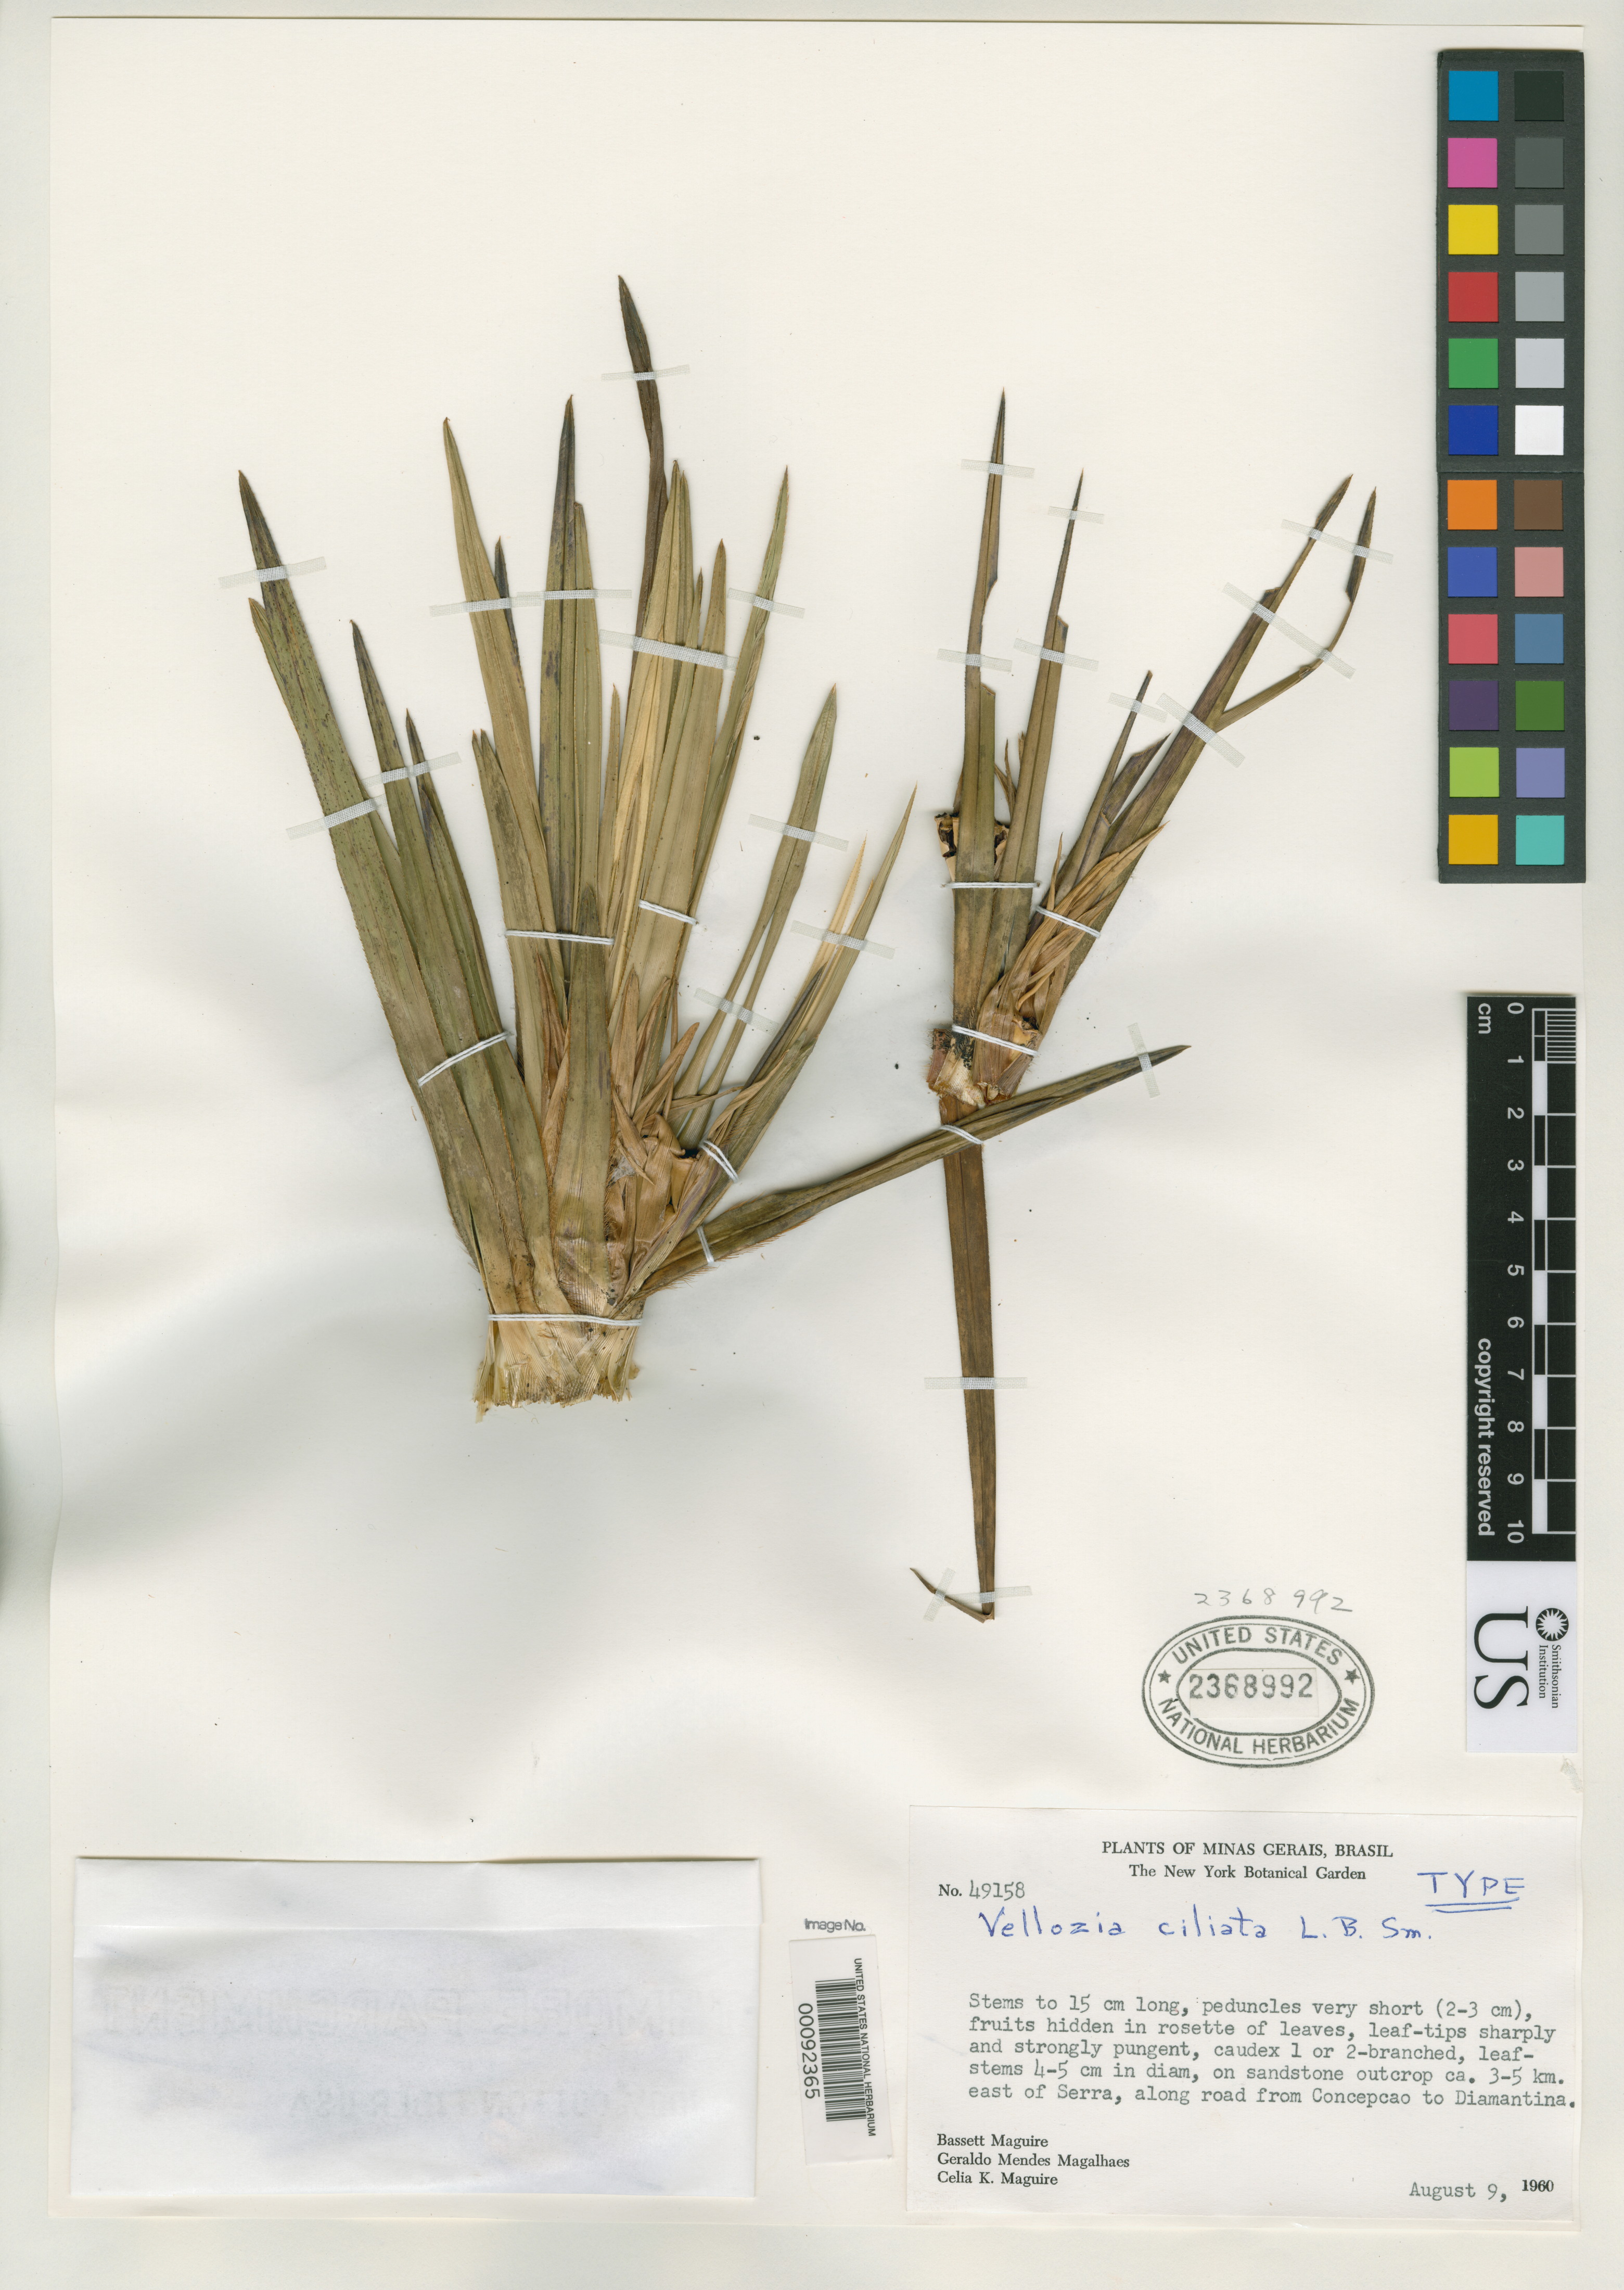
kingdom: Plantae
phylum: Tracheophyta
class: Liliopsida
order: Pandanales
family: Velloziaceae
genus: Vellozia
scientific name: Vellozia ciliata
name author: L.B. Sm.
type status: Holotype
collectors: B. Maguire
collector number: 49158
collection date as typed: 09 Aug 1960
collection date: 1960-08-09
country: Brazil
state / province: Minas Gerais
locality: East of Serra, on road from Conceicao to Diamantina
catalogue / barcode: US 2368992